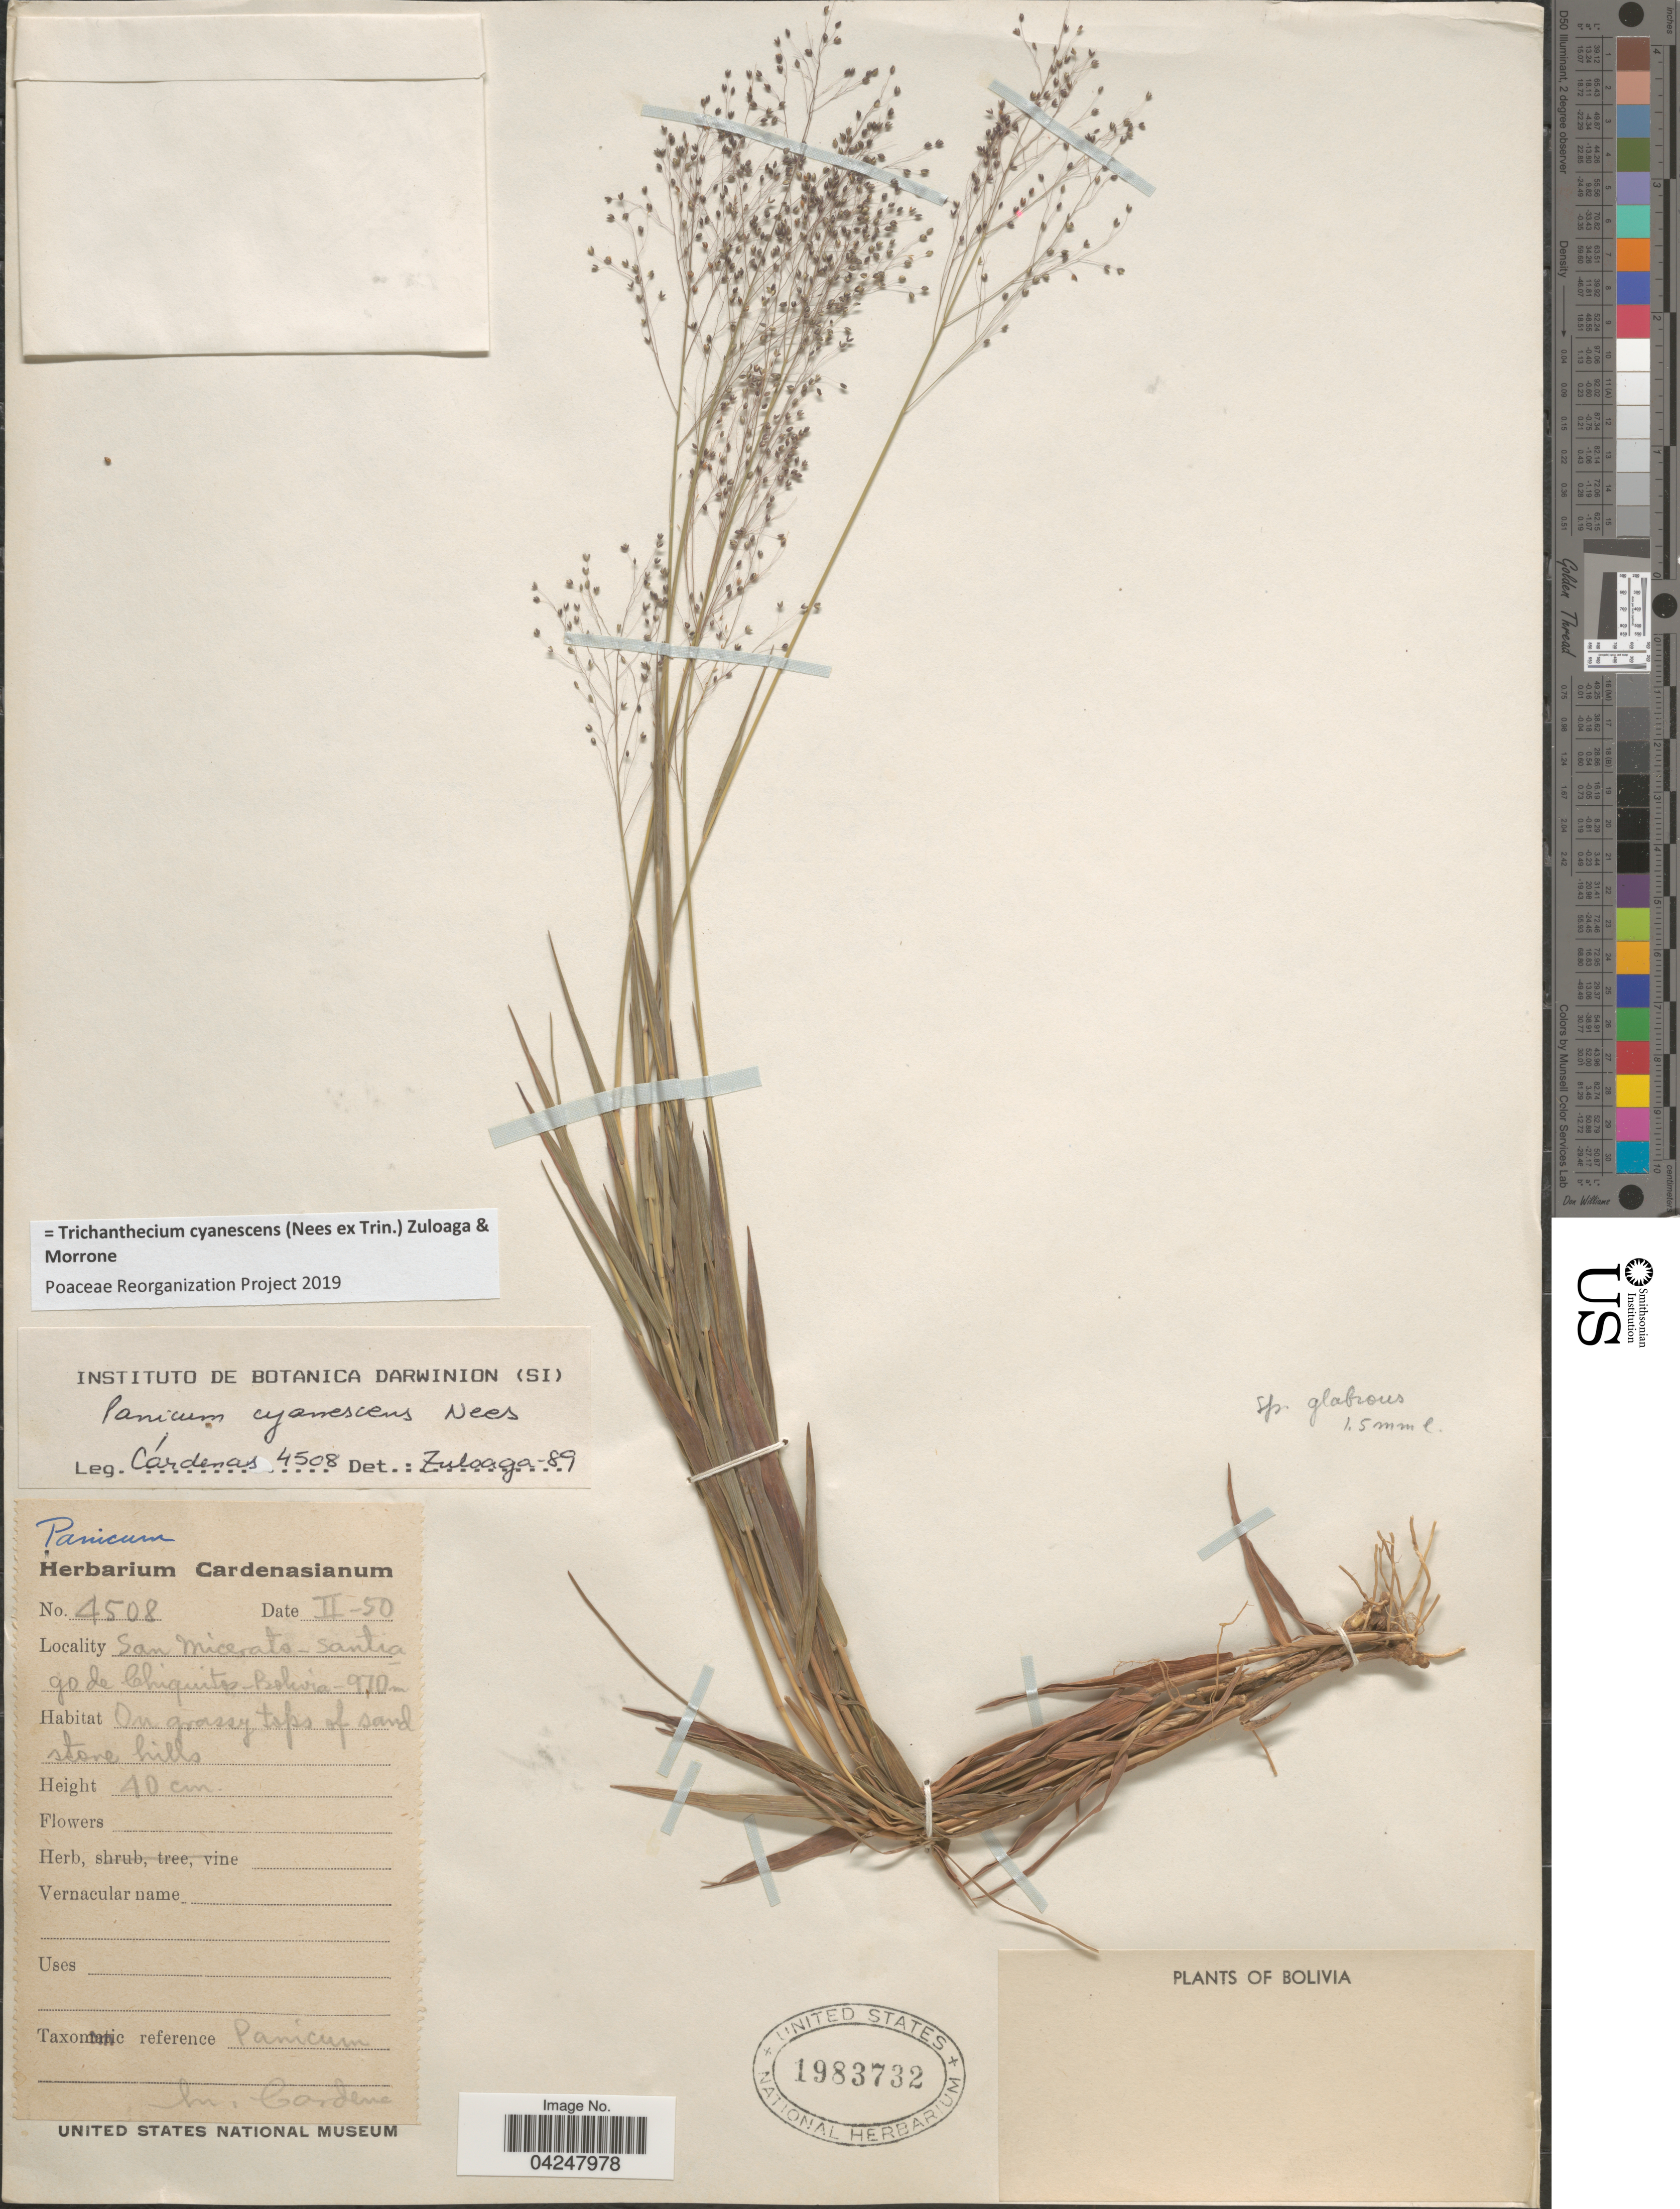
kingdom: Plantae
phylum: Tracheophyta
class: Liliopsida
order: Poales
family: Poaceae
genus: Trichanthecium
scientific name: Trichanthecium cyanescens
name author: (Nees ex Trin.) Zuloaga & Morrone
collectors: M. Cárdenas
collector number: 4508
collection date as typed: Transcribed d/m/y: /2/50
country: Bolivia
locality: San Micerato-Santia go de Chiquitos.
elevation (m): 970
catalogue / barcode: US 1983732